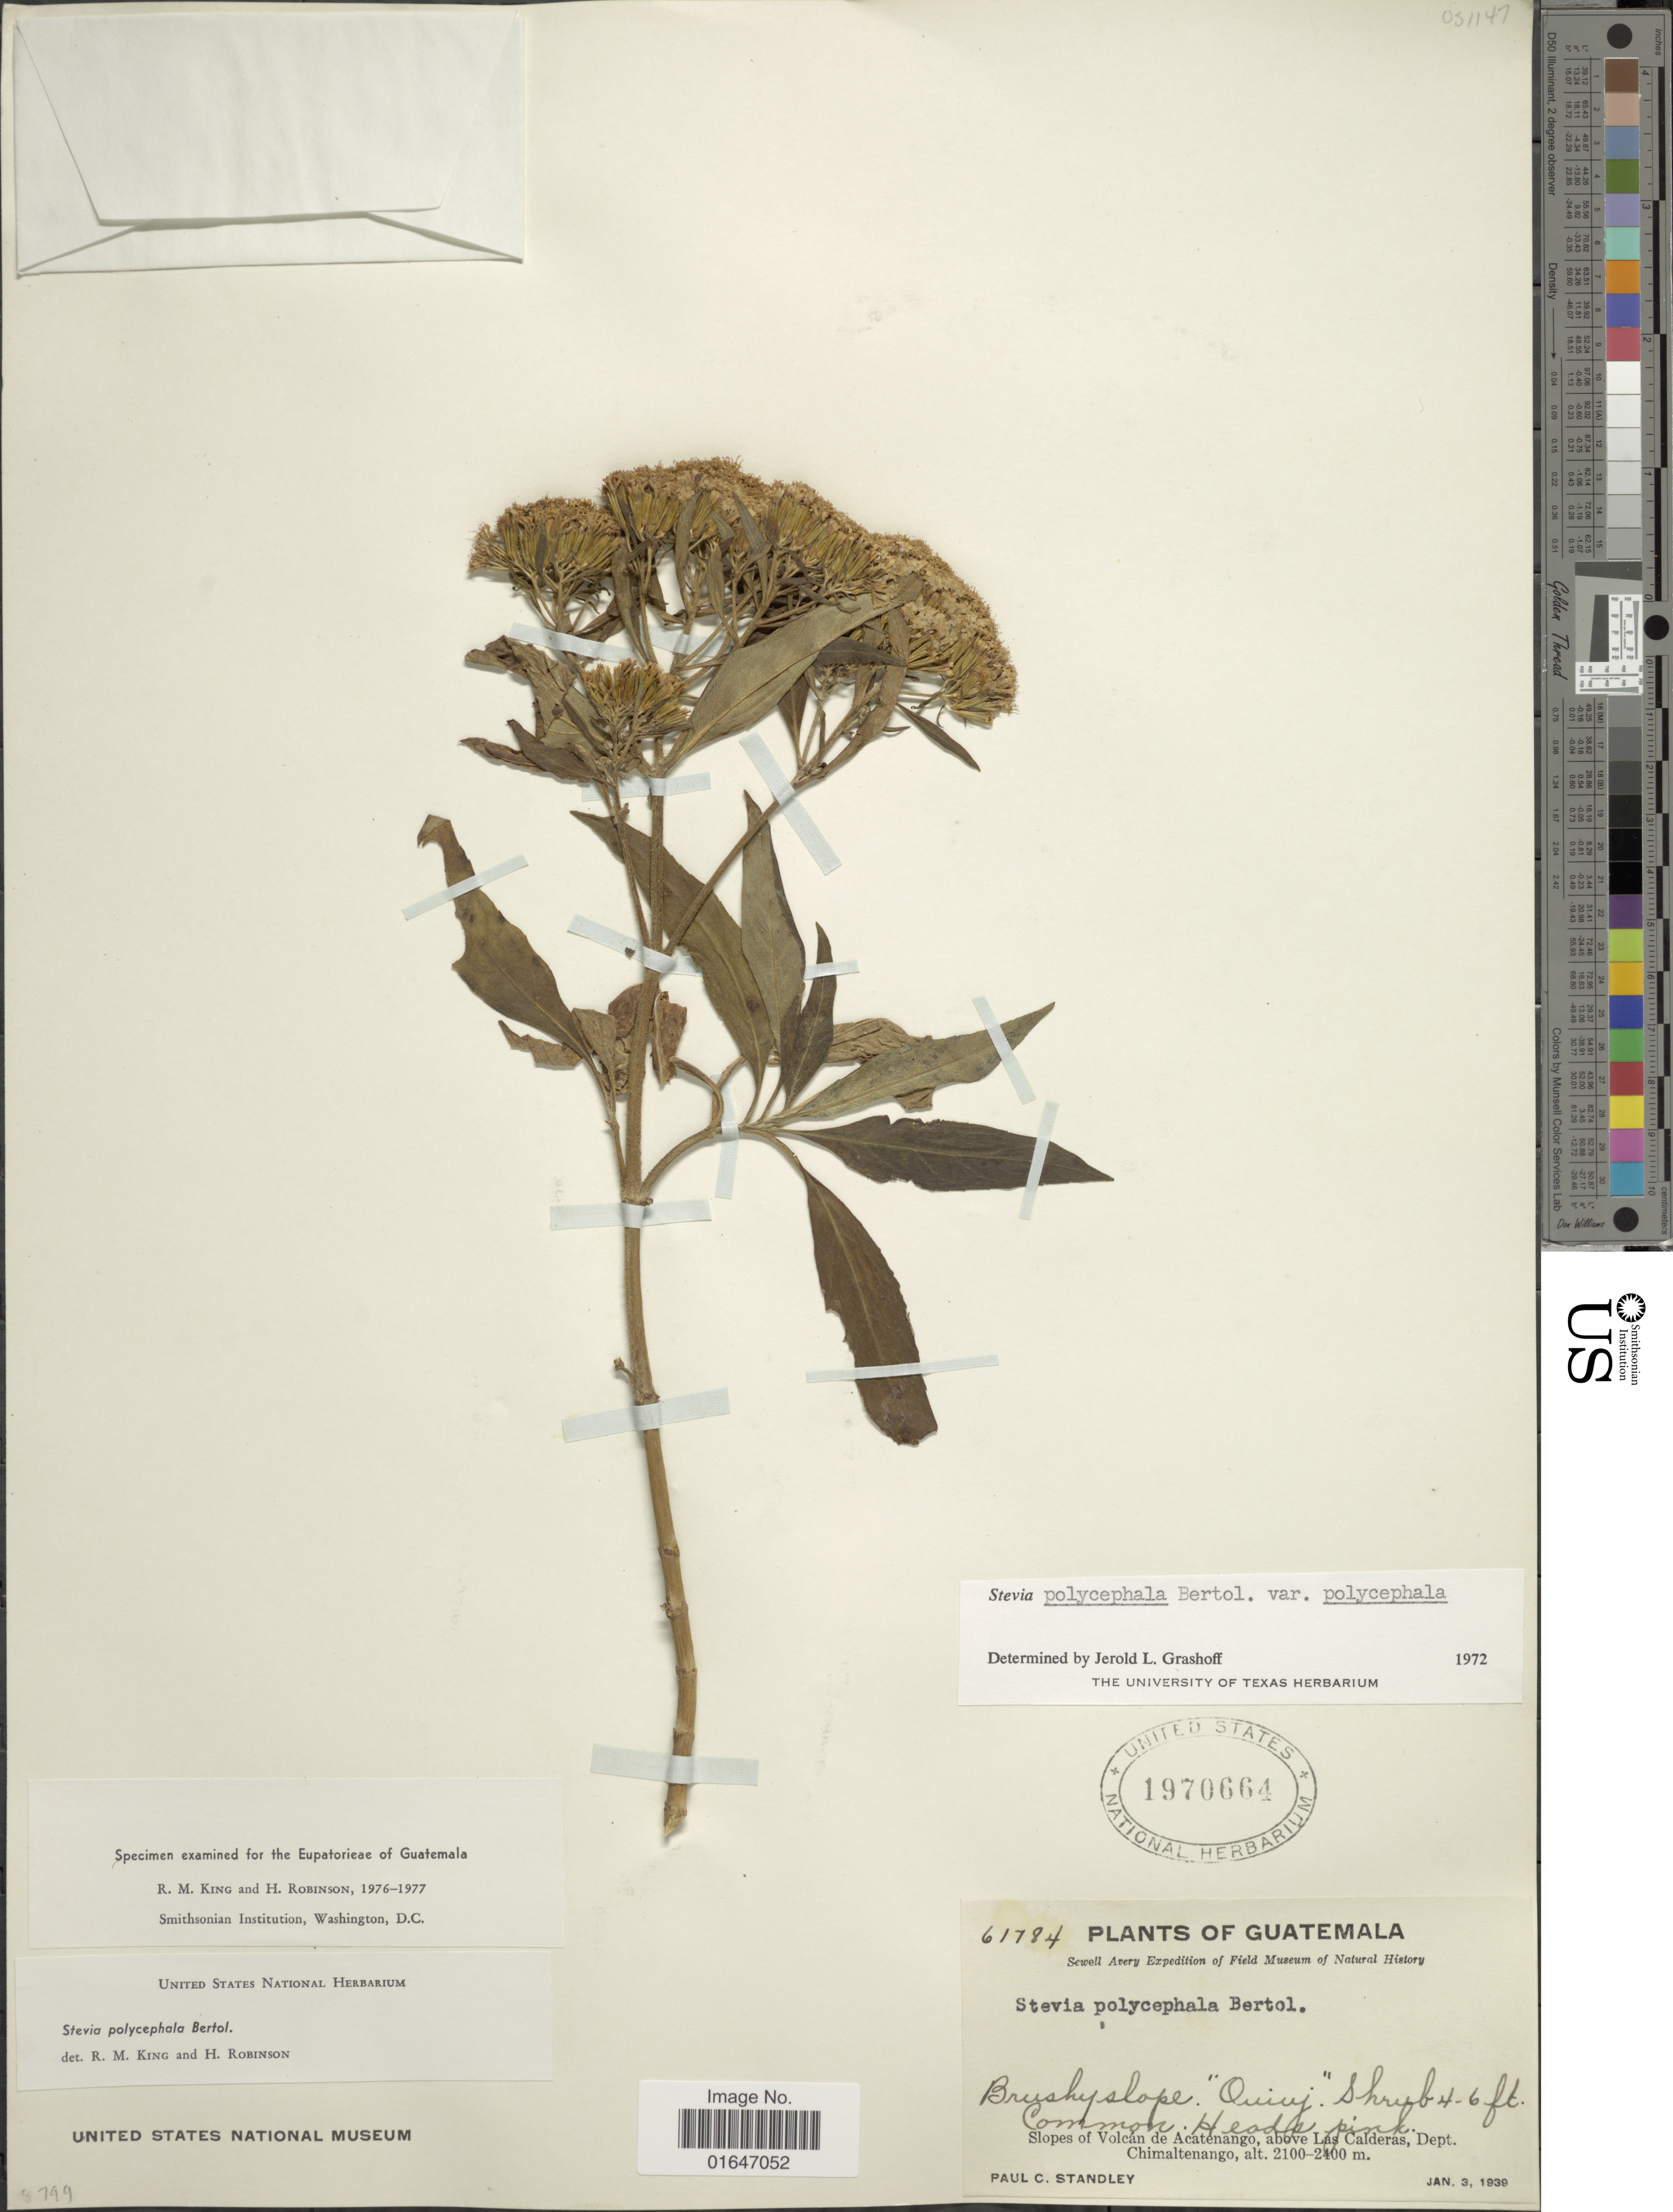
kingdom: Plantae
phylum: Tracheophyta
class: Magnoliopsida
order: Asterales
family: Asteraceae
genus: Stevia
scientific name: Stevia polycephala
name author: Bertoloni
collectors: P. C. Standley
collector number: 61784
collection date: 1939-01-03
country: Guatemala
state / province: Chimaltenango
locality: Slopes of Volcán de Acatenango, above Las Calderas.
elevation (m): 2100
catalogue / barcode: US 1970664